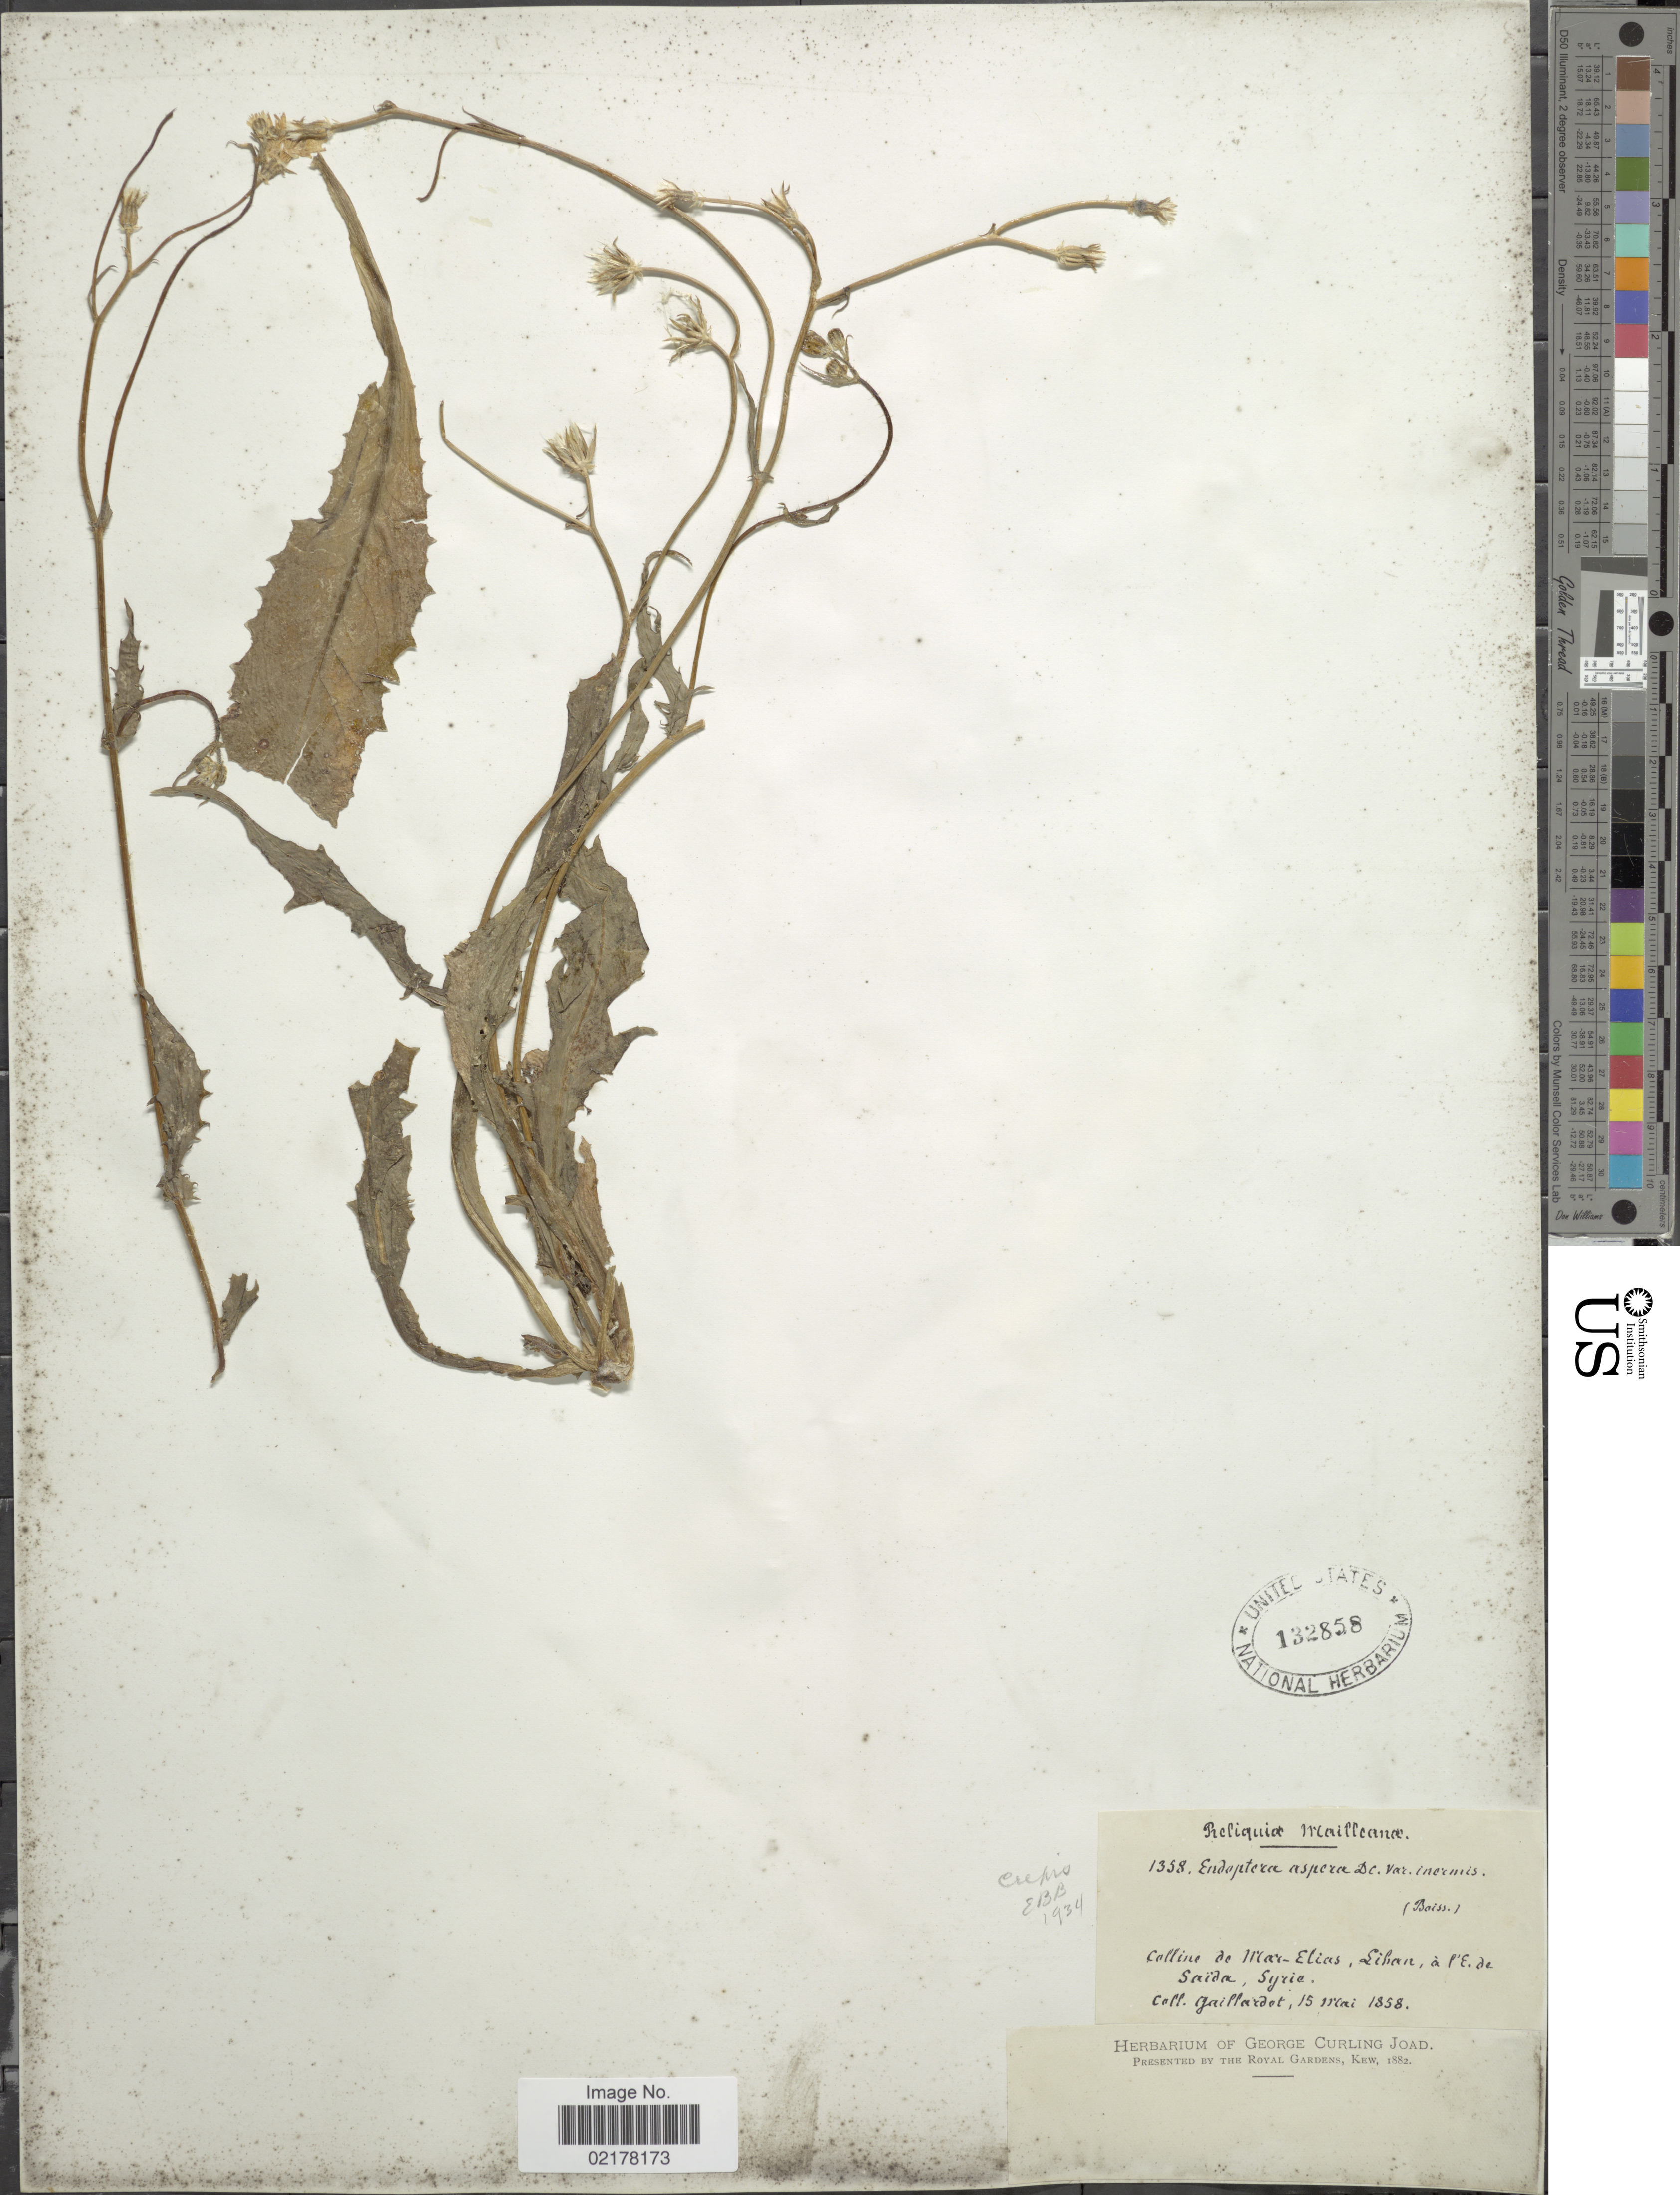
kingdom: Plantae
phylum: Tracheophyta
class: Magnoliopsida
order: Asterales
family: Asteraceae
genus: Crepis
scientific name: Crepis aspera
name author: L.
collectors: -. Gaillardet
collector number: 1358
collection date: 1858-05-15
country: Syria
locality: Mar-Elias, Siban, à l'E. de Saïda, Syrie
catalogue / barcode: US 132858